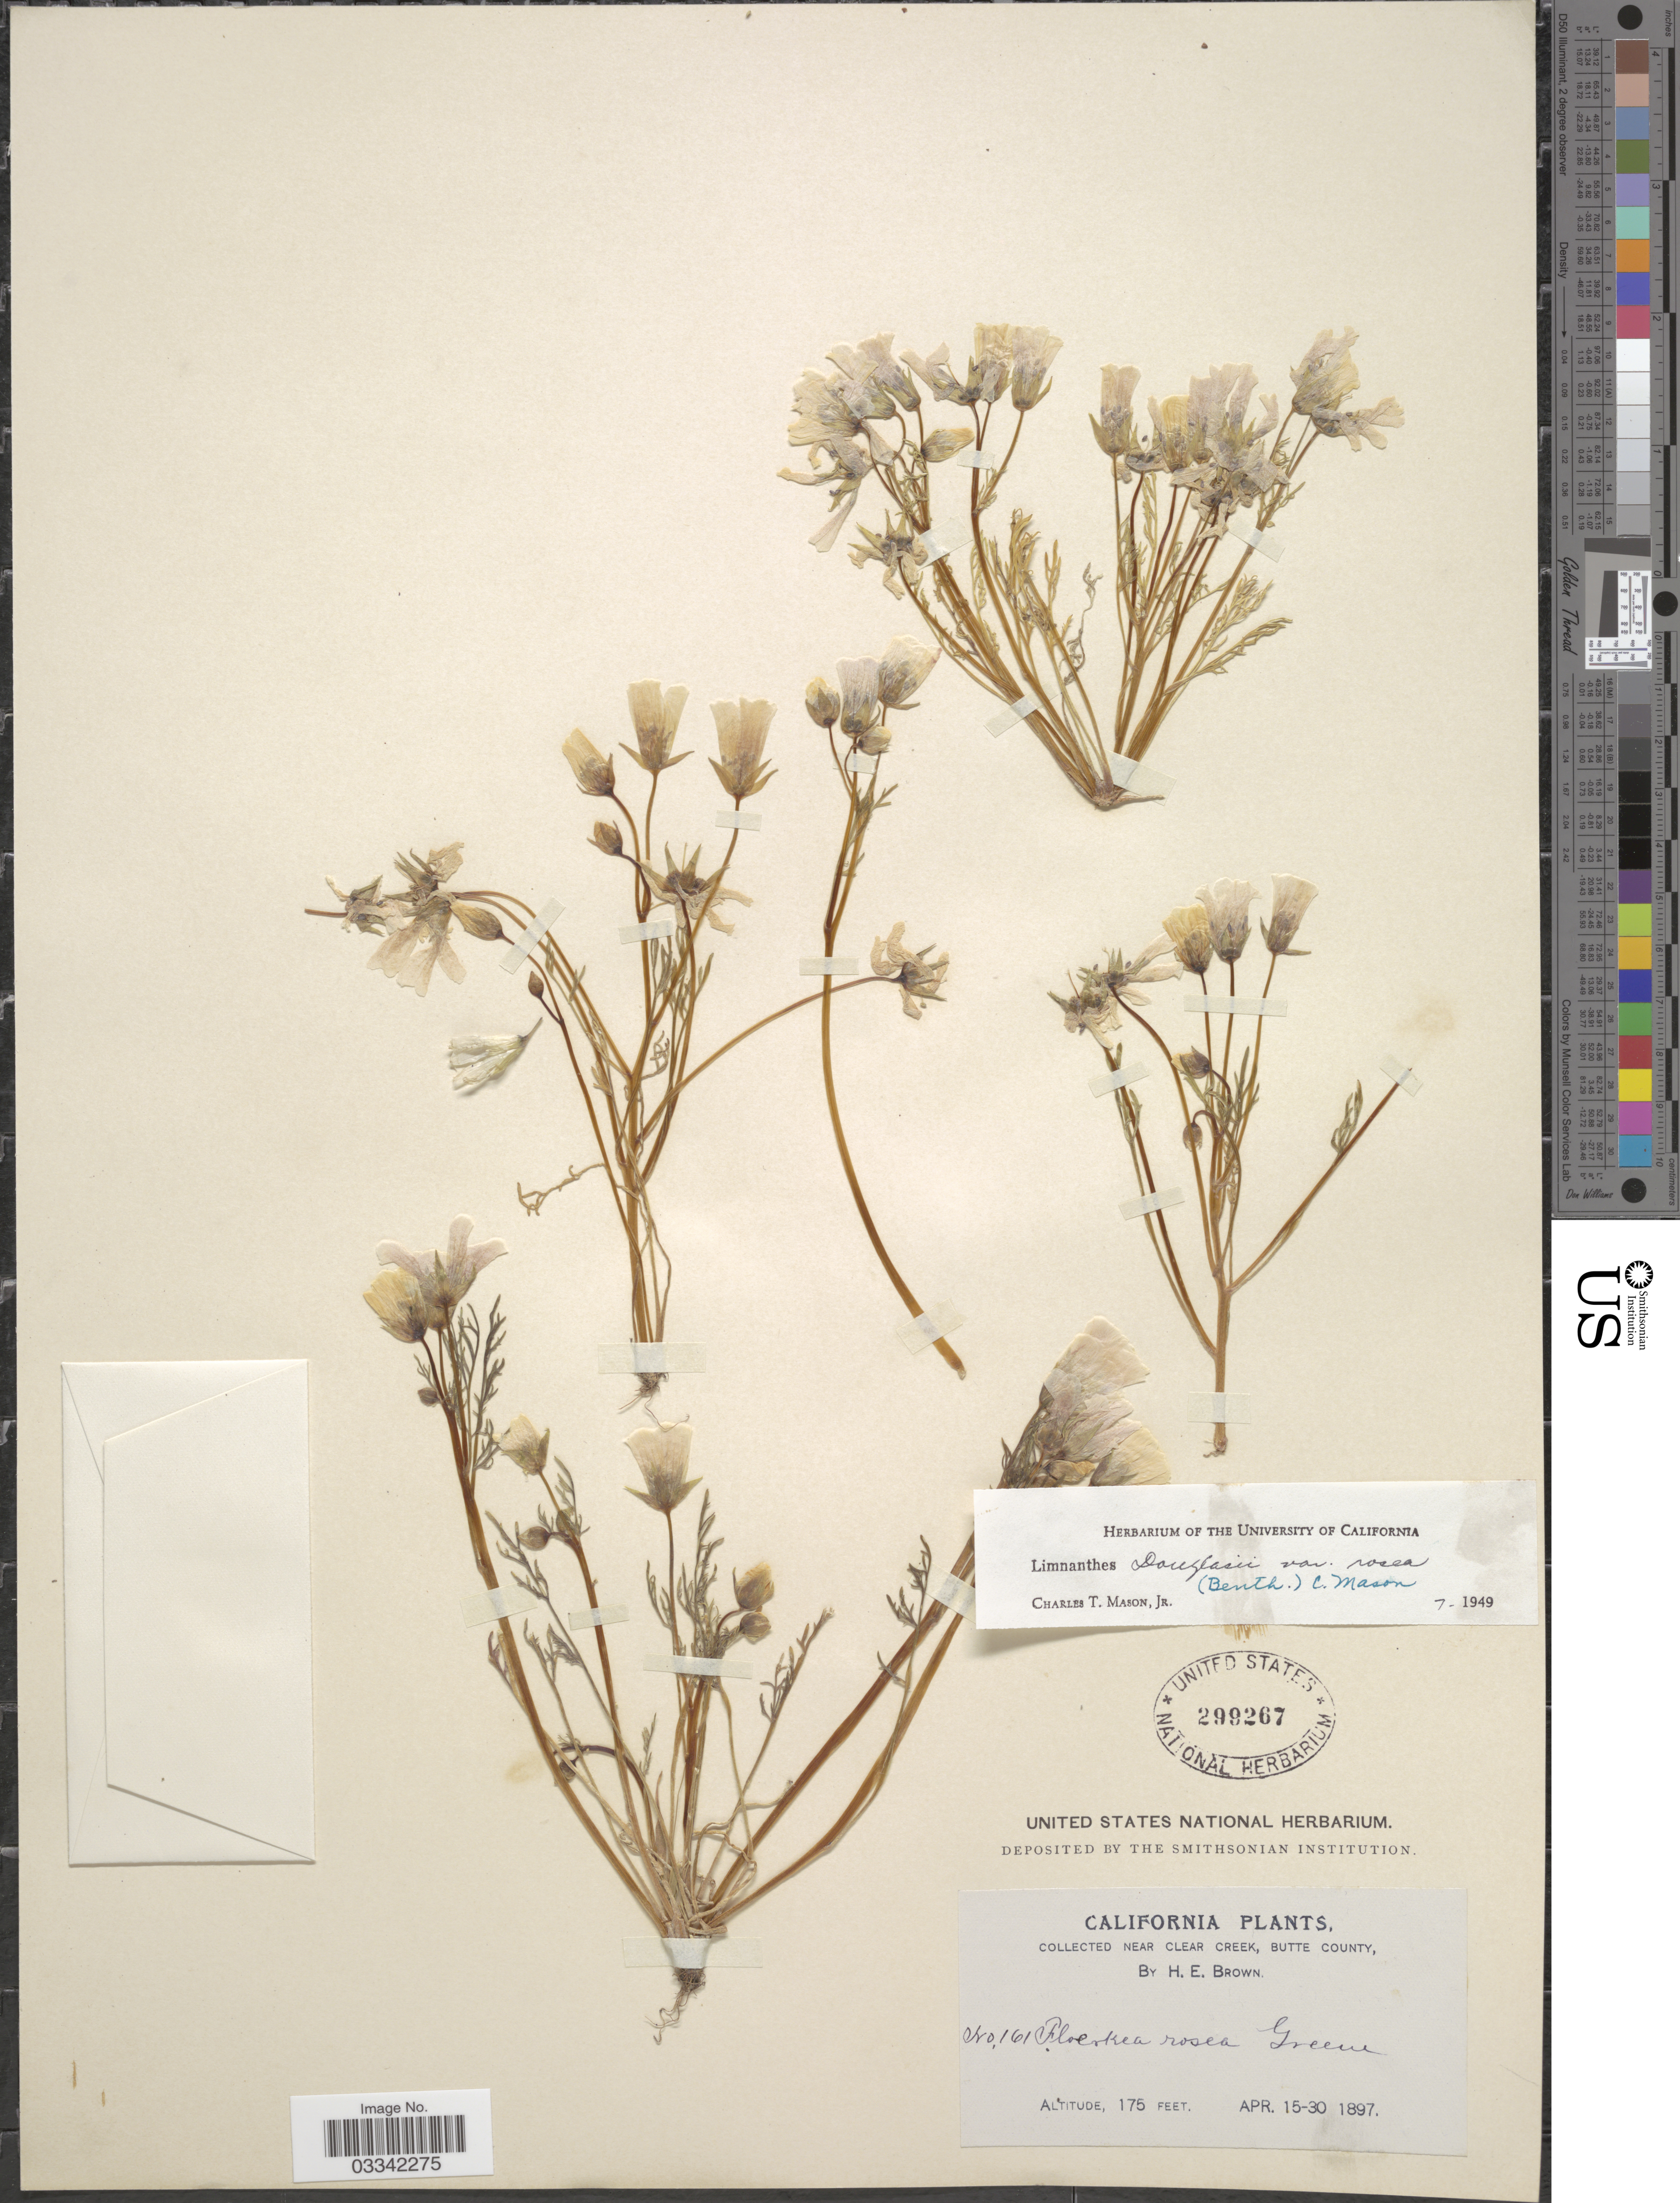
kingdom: Plantae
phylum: Tracheophyta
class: Magnoliopsida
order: Brassicales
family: Limnanthaceae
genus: Limnanthes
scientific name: Limnanthes douglasii var. rosea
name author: (Hartw. ex Benth.) Mason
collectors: H. E. Brown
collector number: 161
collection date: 1897-04-15/1897-04-30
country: United States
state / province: California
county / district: Butte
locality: Near Clear Creek, Butte County.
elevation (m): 53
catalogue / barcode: US 299267